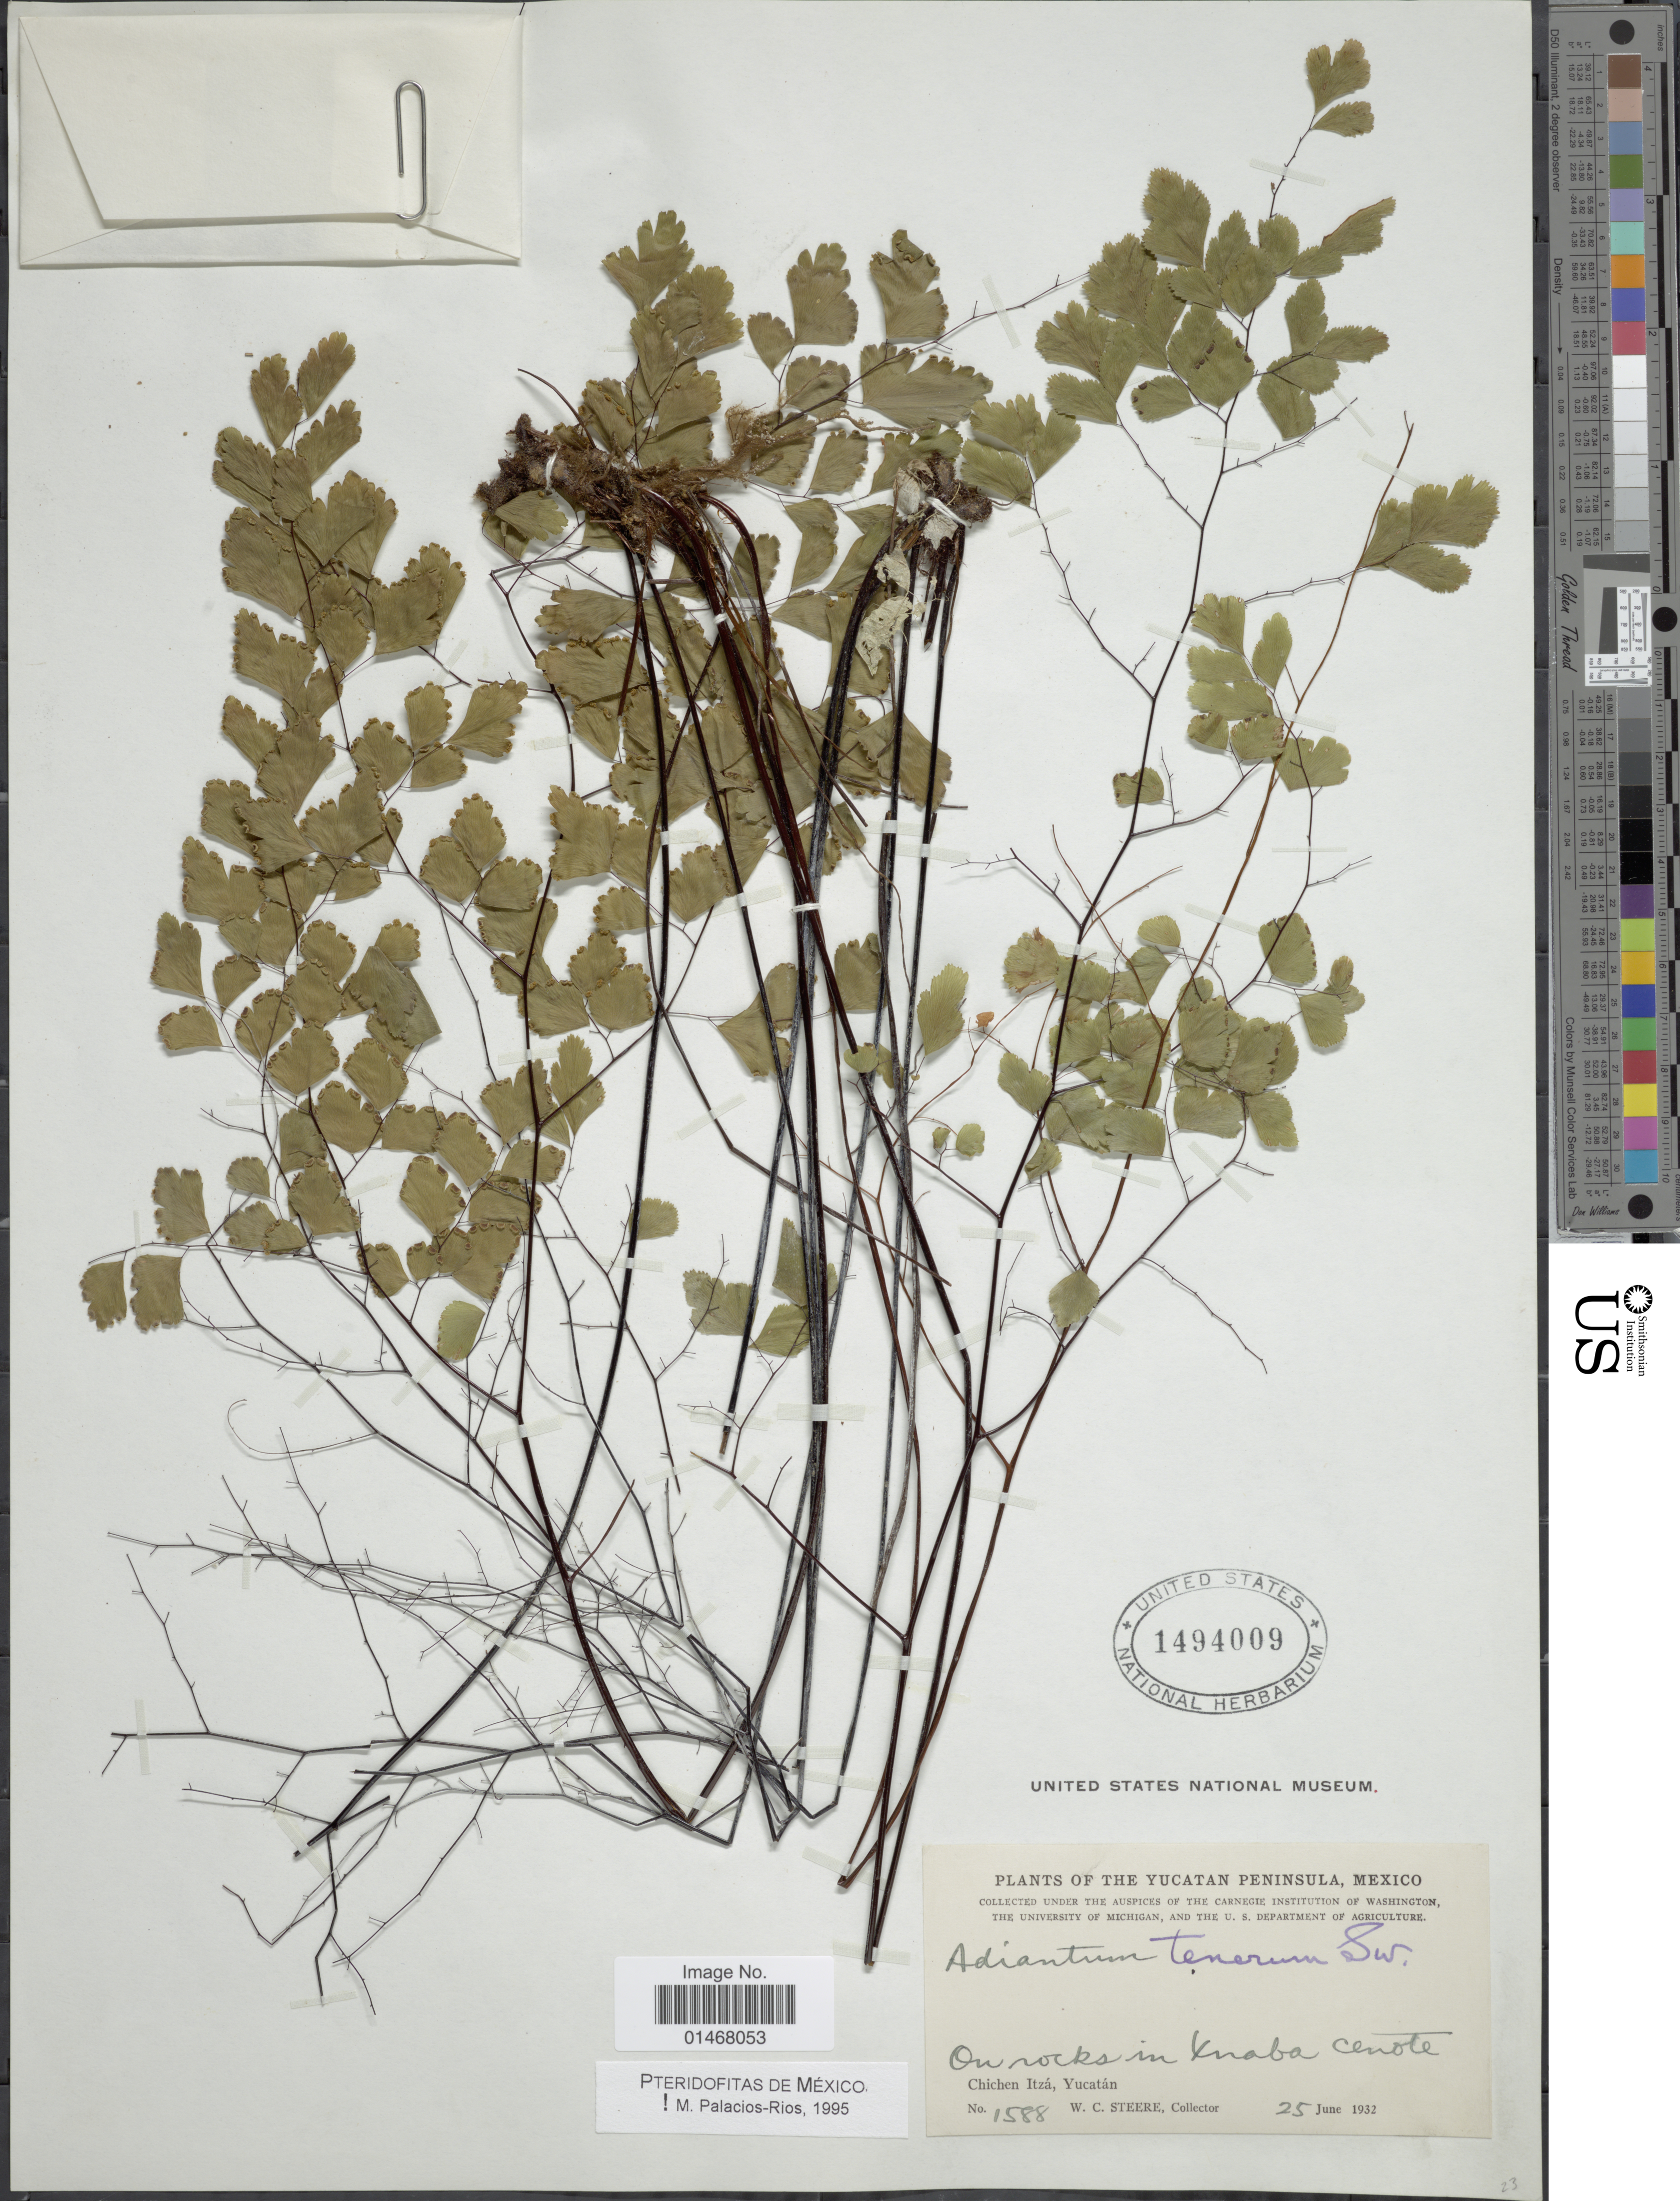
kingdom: Plantae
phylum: Tracheophyta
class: Polypodiopsida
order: Polypodiales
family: Pteridaceae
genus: Adiantum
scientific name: Adiantum tenerum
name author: Sw.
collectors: W. C. Steere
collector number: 1588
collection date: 1932-06-25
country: Mexico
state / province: Yucatán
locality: The Yucatan Peninsula, Chicken Itzá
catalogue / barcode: US 1494009